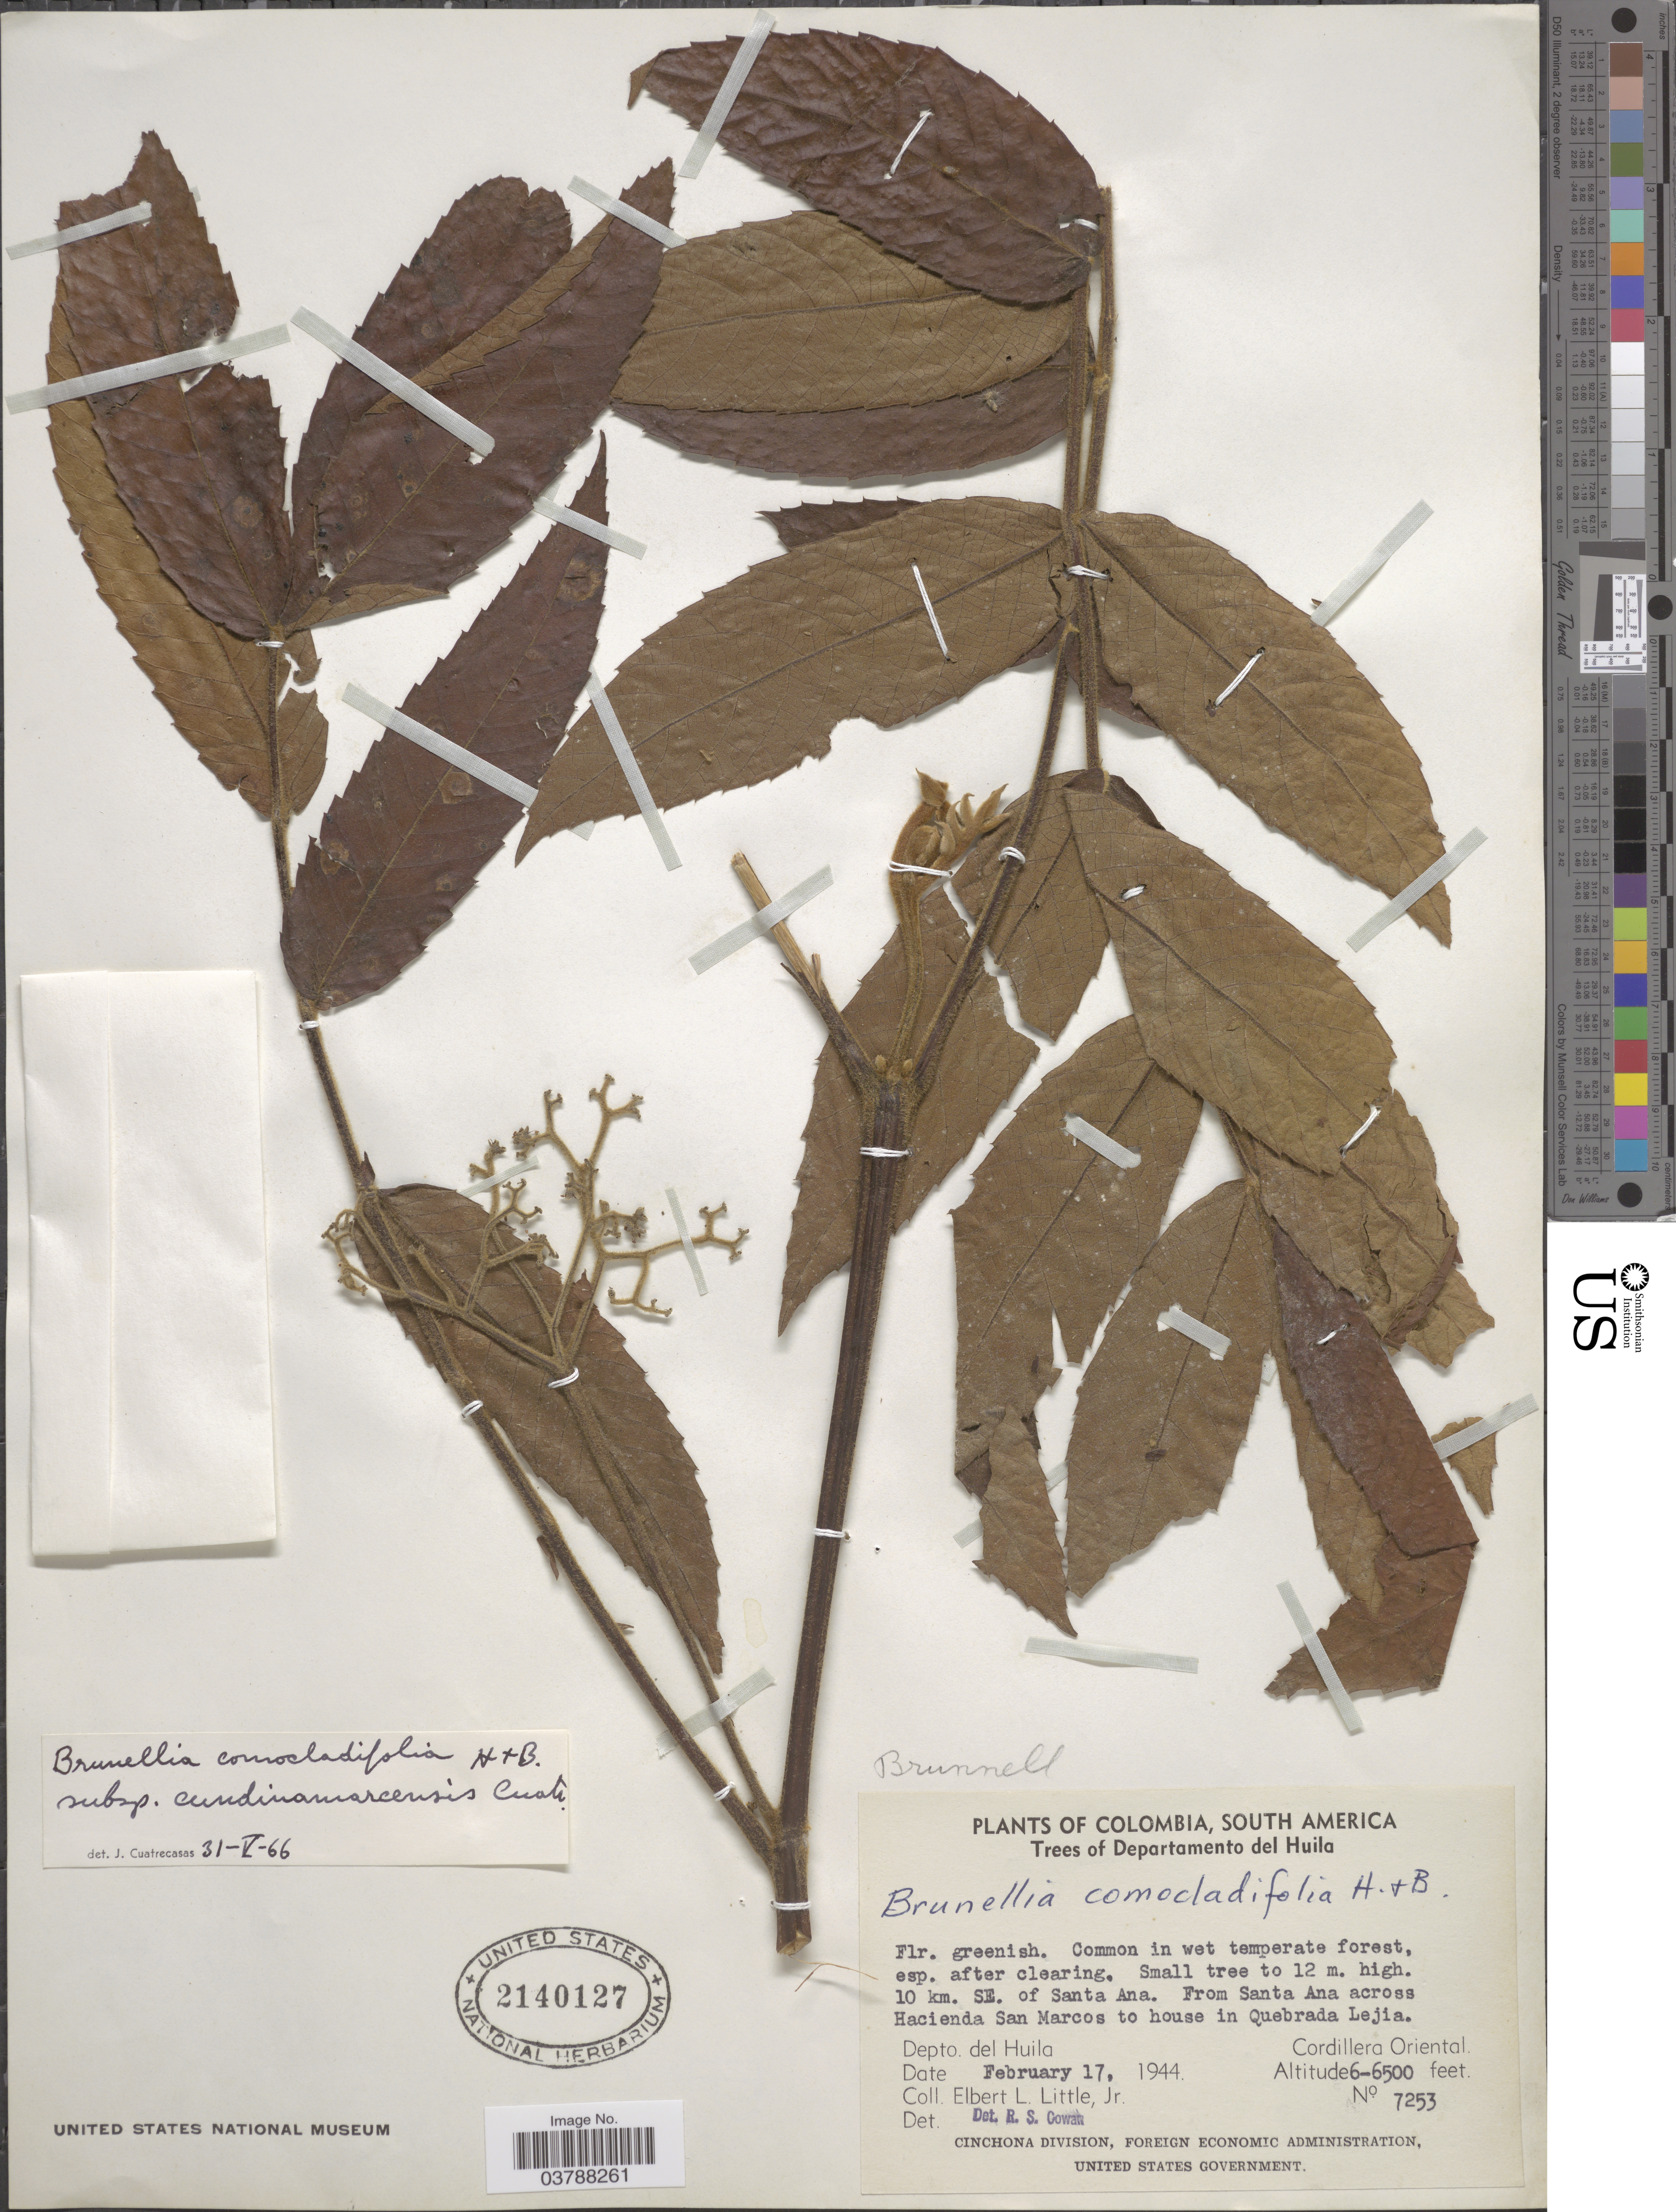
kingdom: Plantae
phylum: Tracheophyta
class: Magnoliopsida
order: Oxalidales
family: Brunelliaceae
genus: Brunellia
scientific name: Brunellia comocladifolia subsp. cundinamarcensis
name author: Cuatrec.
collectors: E. L. Little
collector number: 7253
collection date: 1944-02-17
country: Colombia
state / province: Huila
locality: Departamento del Huila. 10 km. SE. of Santa Ana. From Santa ana across Hacienda San Marcos to house in Quebrada Lejia. Depto. del Huila. Cordillera Oriental.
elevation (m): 1829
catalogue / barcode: US 2140127